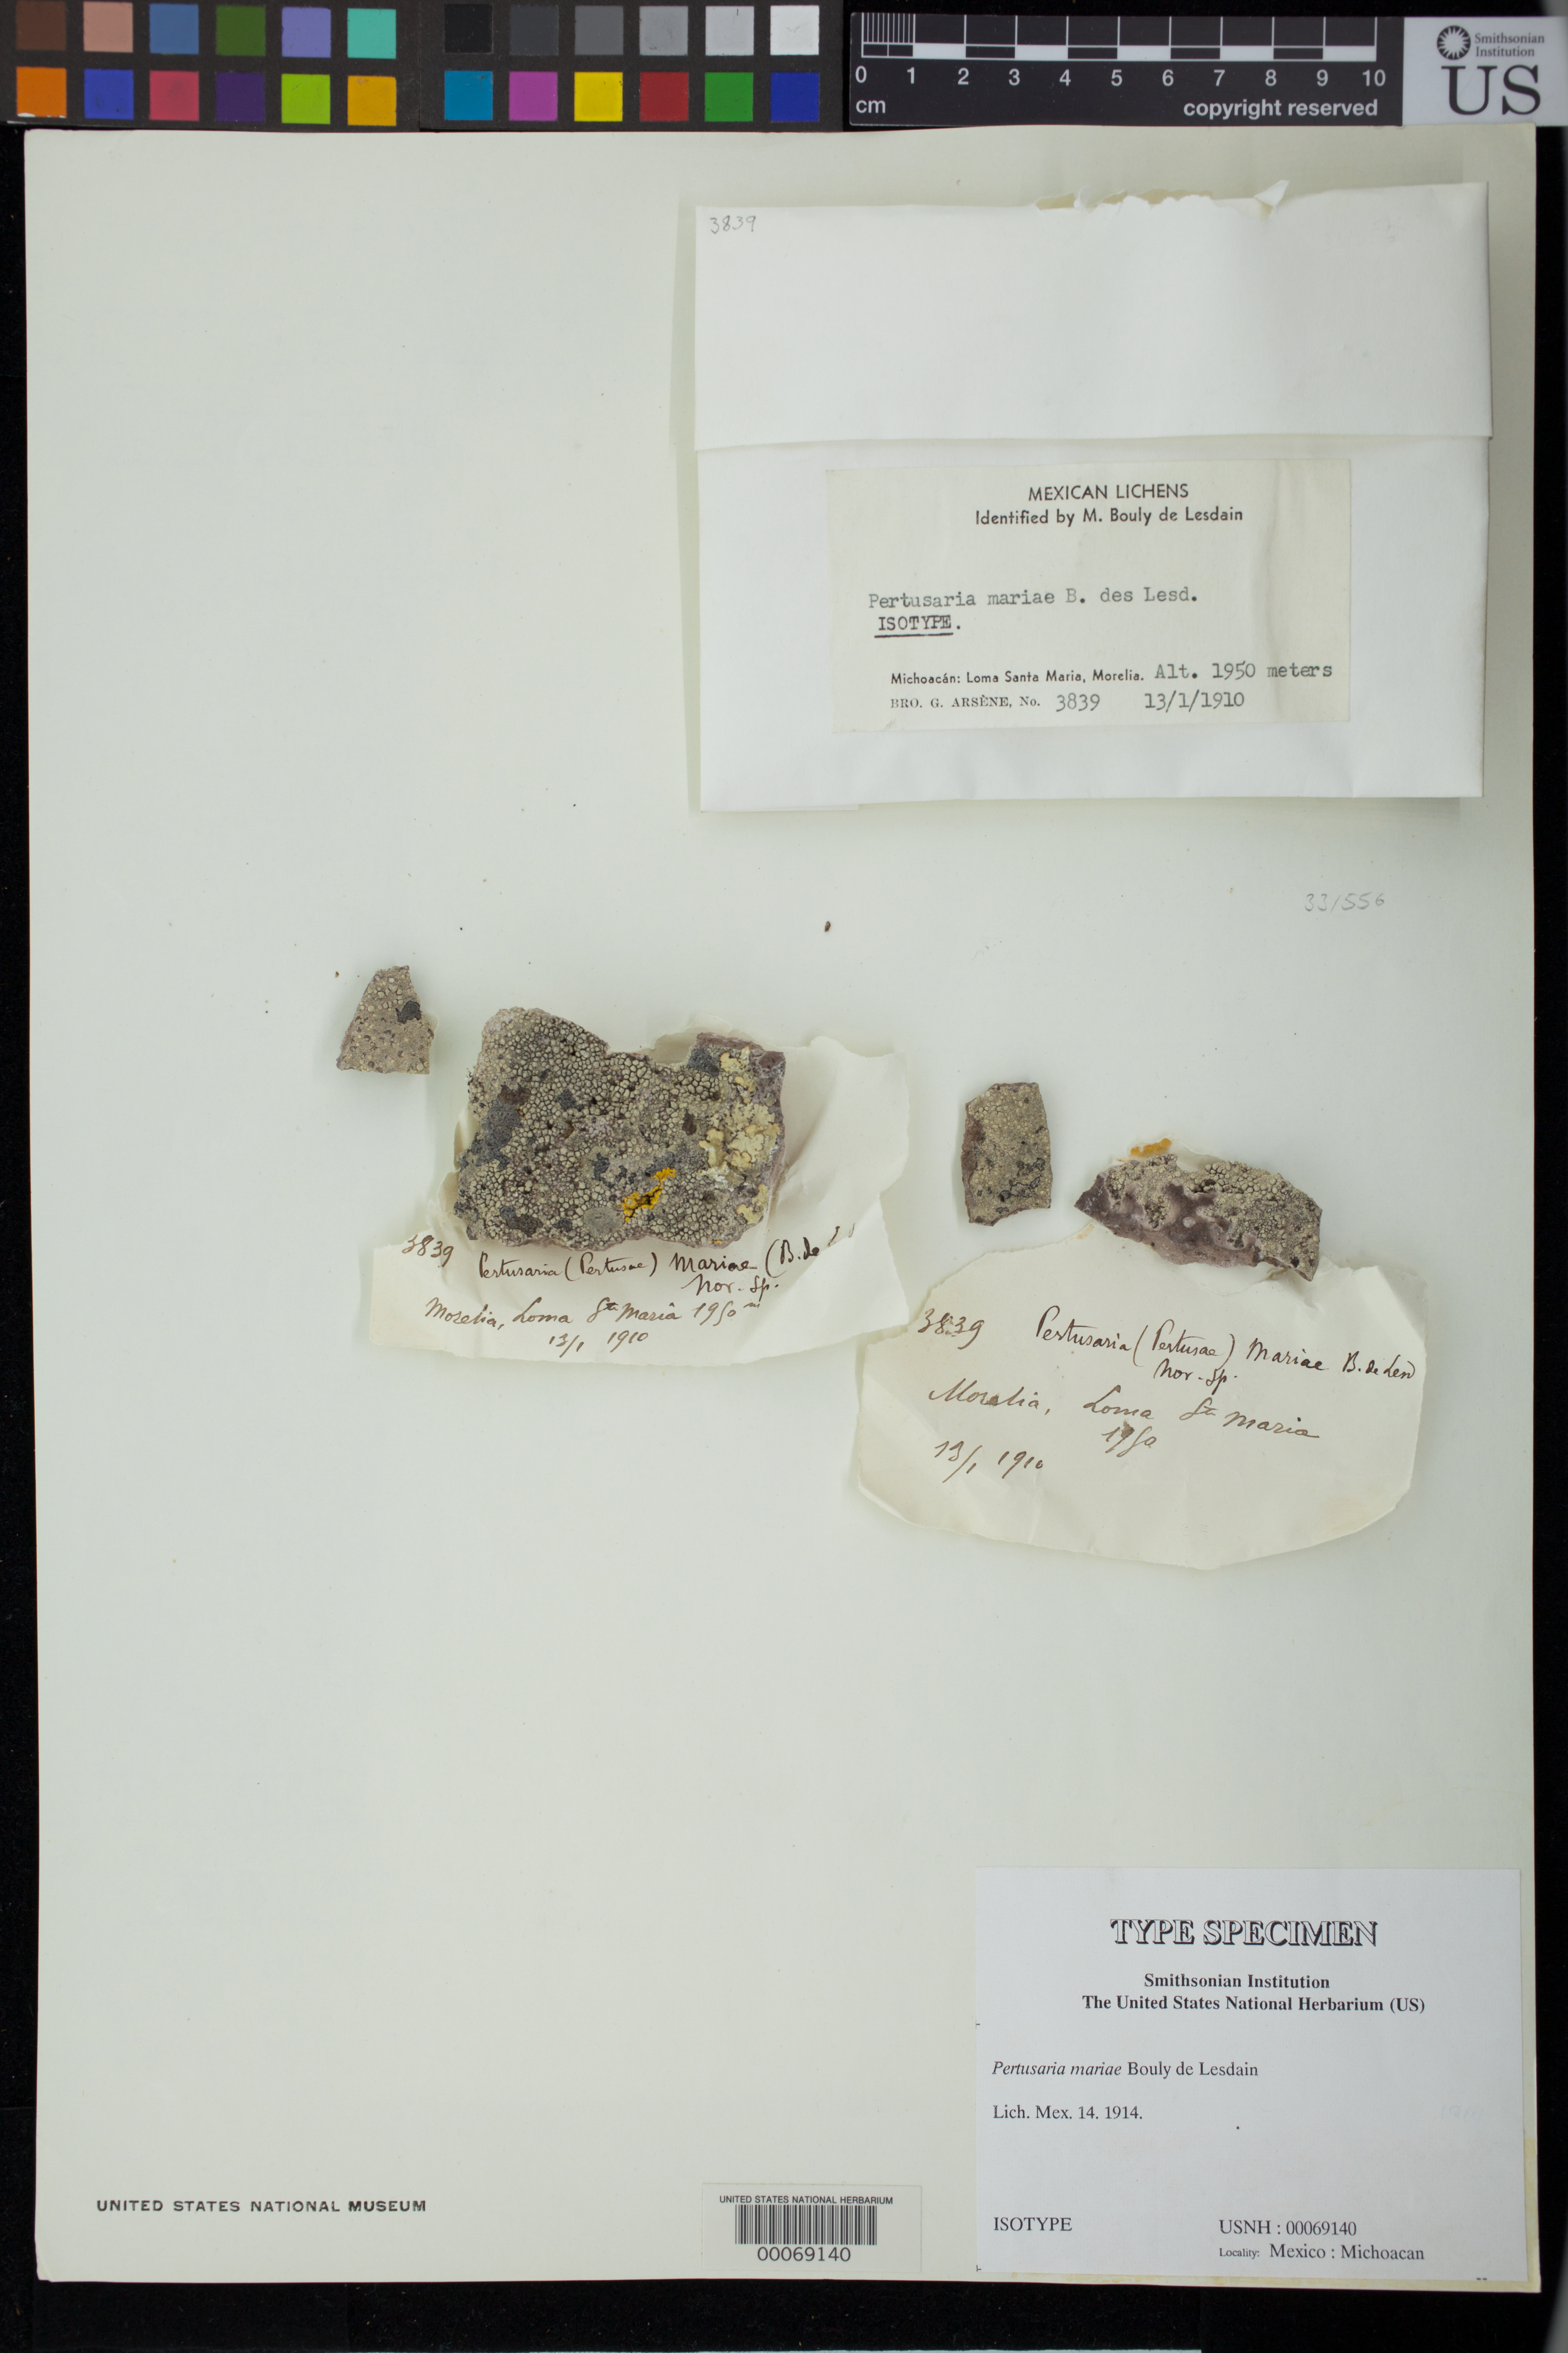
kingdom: Fungi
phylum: Ascomycota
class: Lecanoromycetes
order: Pertusariales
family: Pertusariaceae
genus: Pertusaria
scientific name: Pertusaria mariae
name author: B. de Lesd.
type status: Isotype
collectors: Bro. G. Arsène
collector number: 3839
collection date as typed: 13 Jan 1910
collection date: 1910-01-13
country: Mexico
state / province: Michoacán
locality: Loma Santa Maria, Morelia.